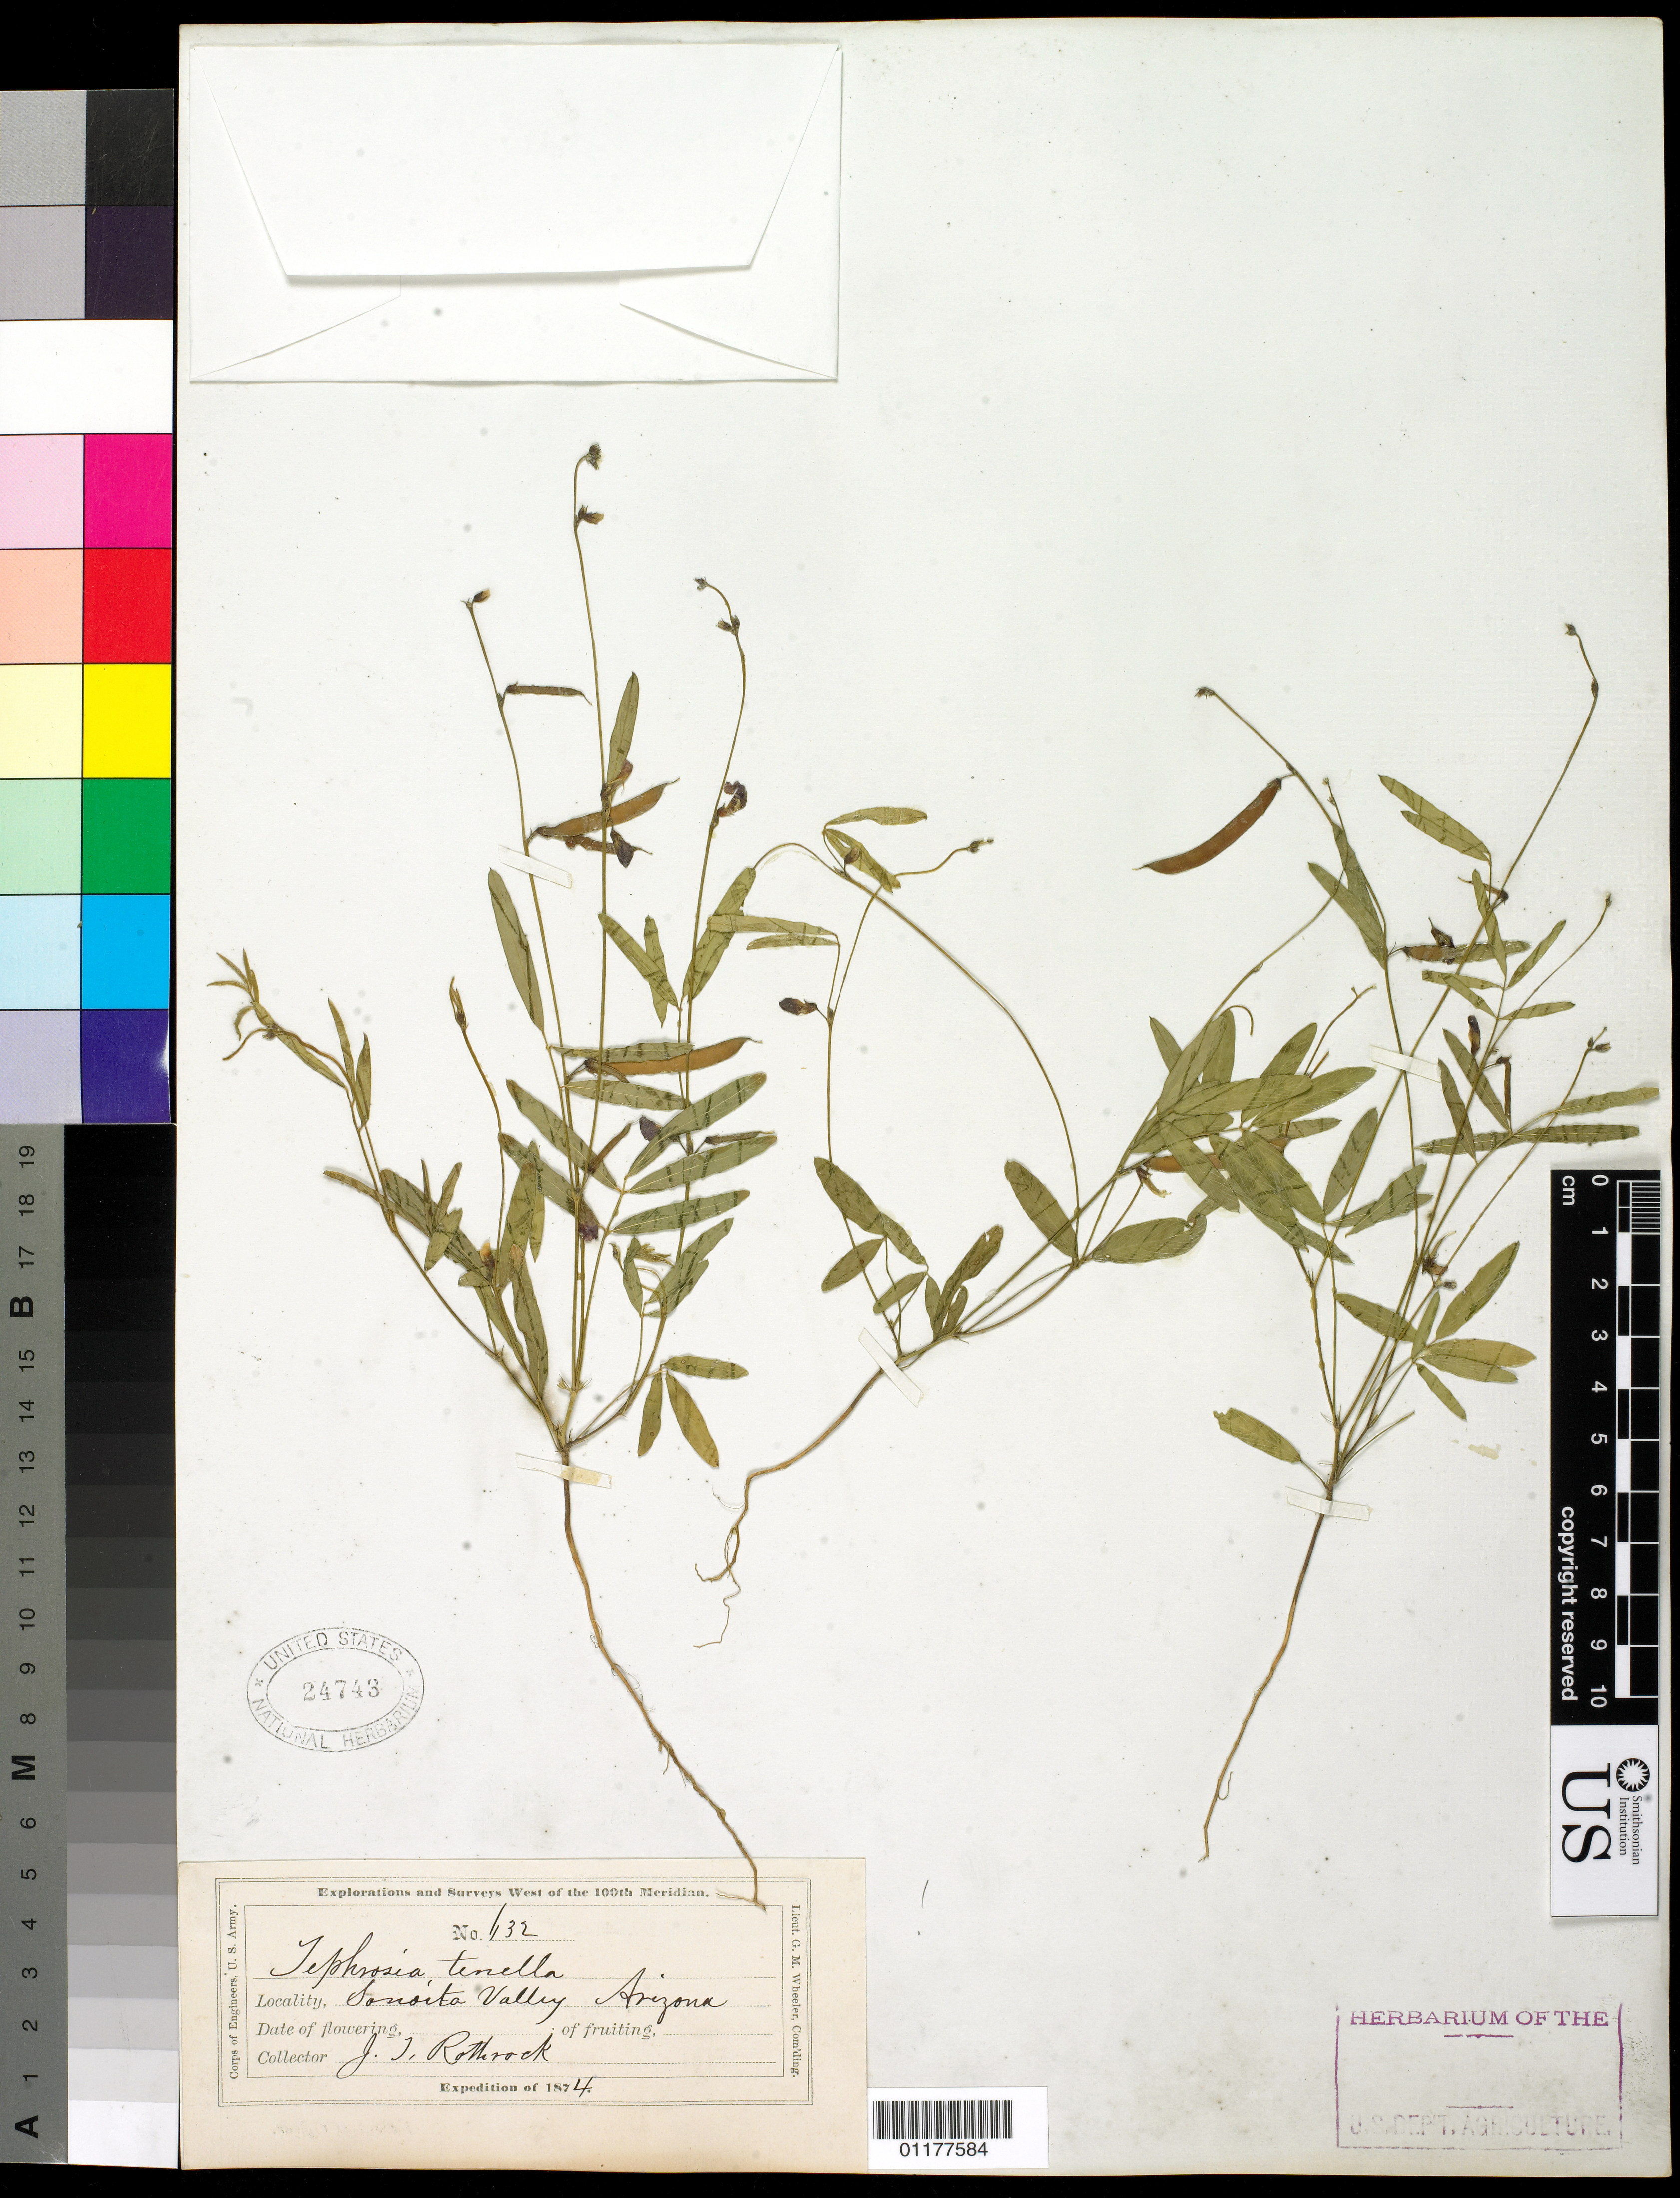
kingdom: Plantae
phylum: Tracheophyta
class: Magnoliopsida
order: Fabales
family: Fabaceae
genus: Tephrosia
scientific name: Tephrosia tenella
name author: A. Gray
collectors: J. T. Rothrock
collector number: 432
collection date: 1874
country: United States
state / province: Arizona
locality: Sonoita Valley.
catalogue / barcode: US 24743